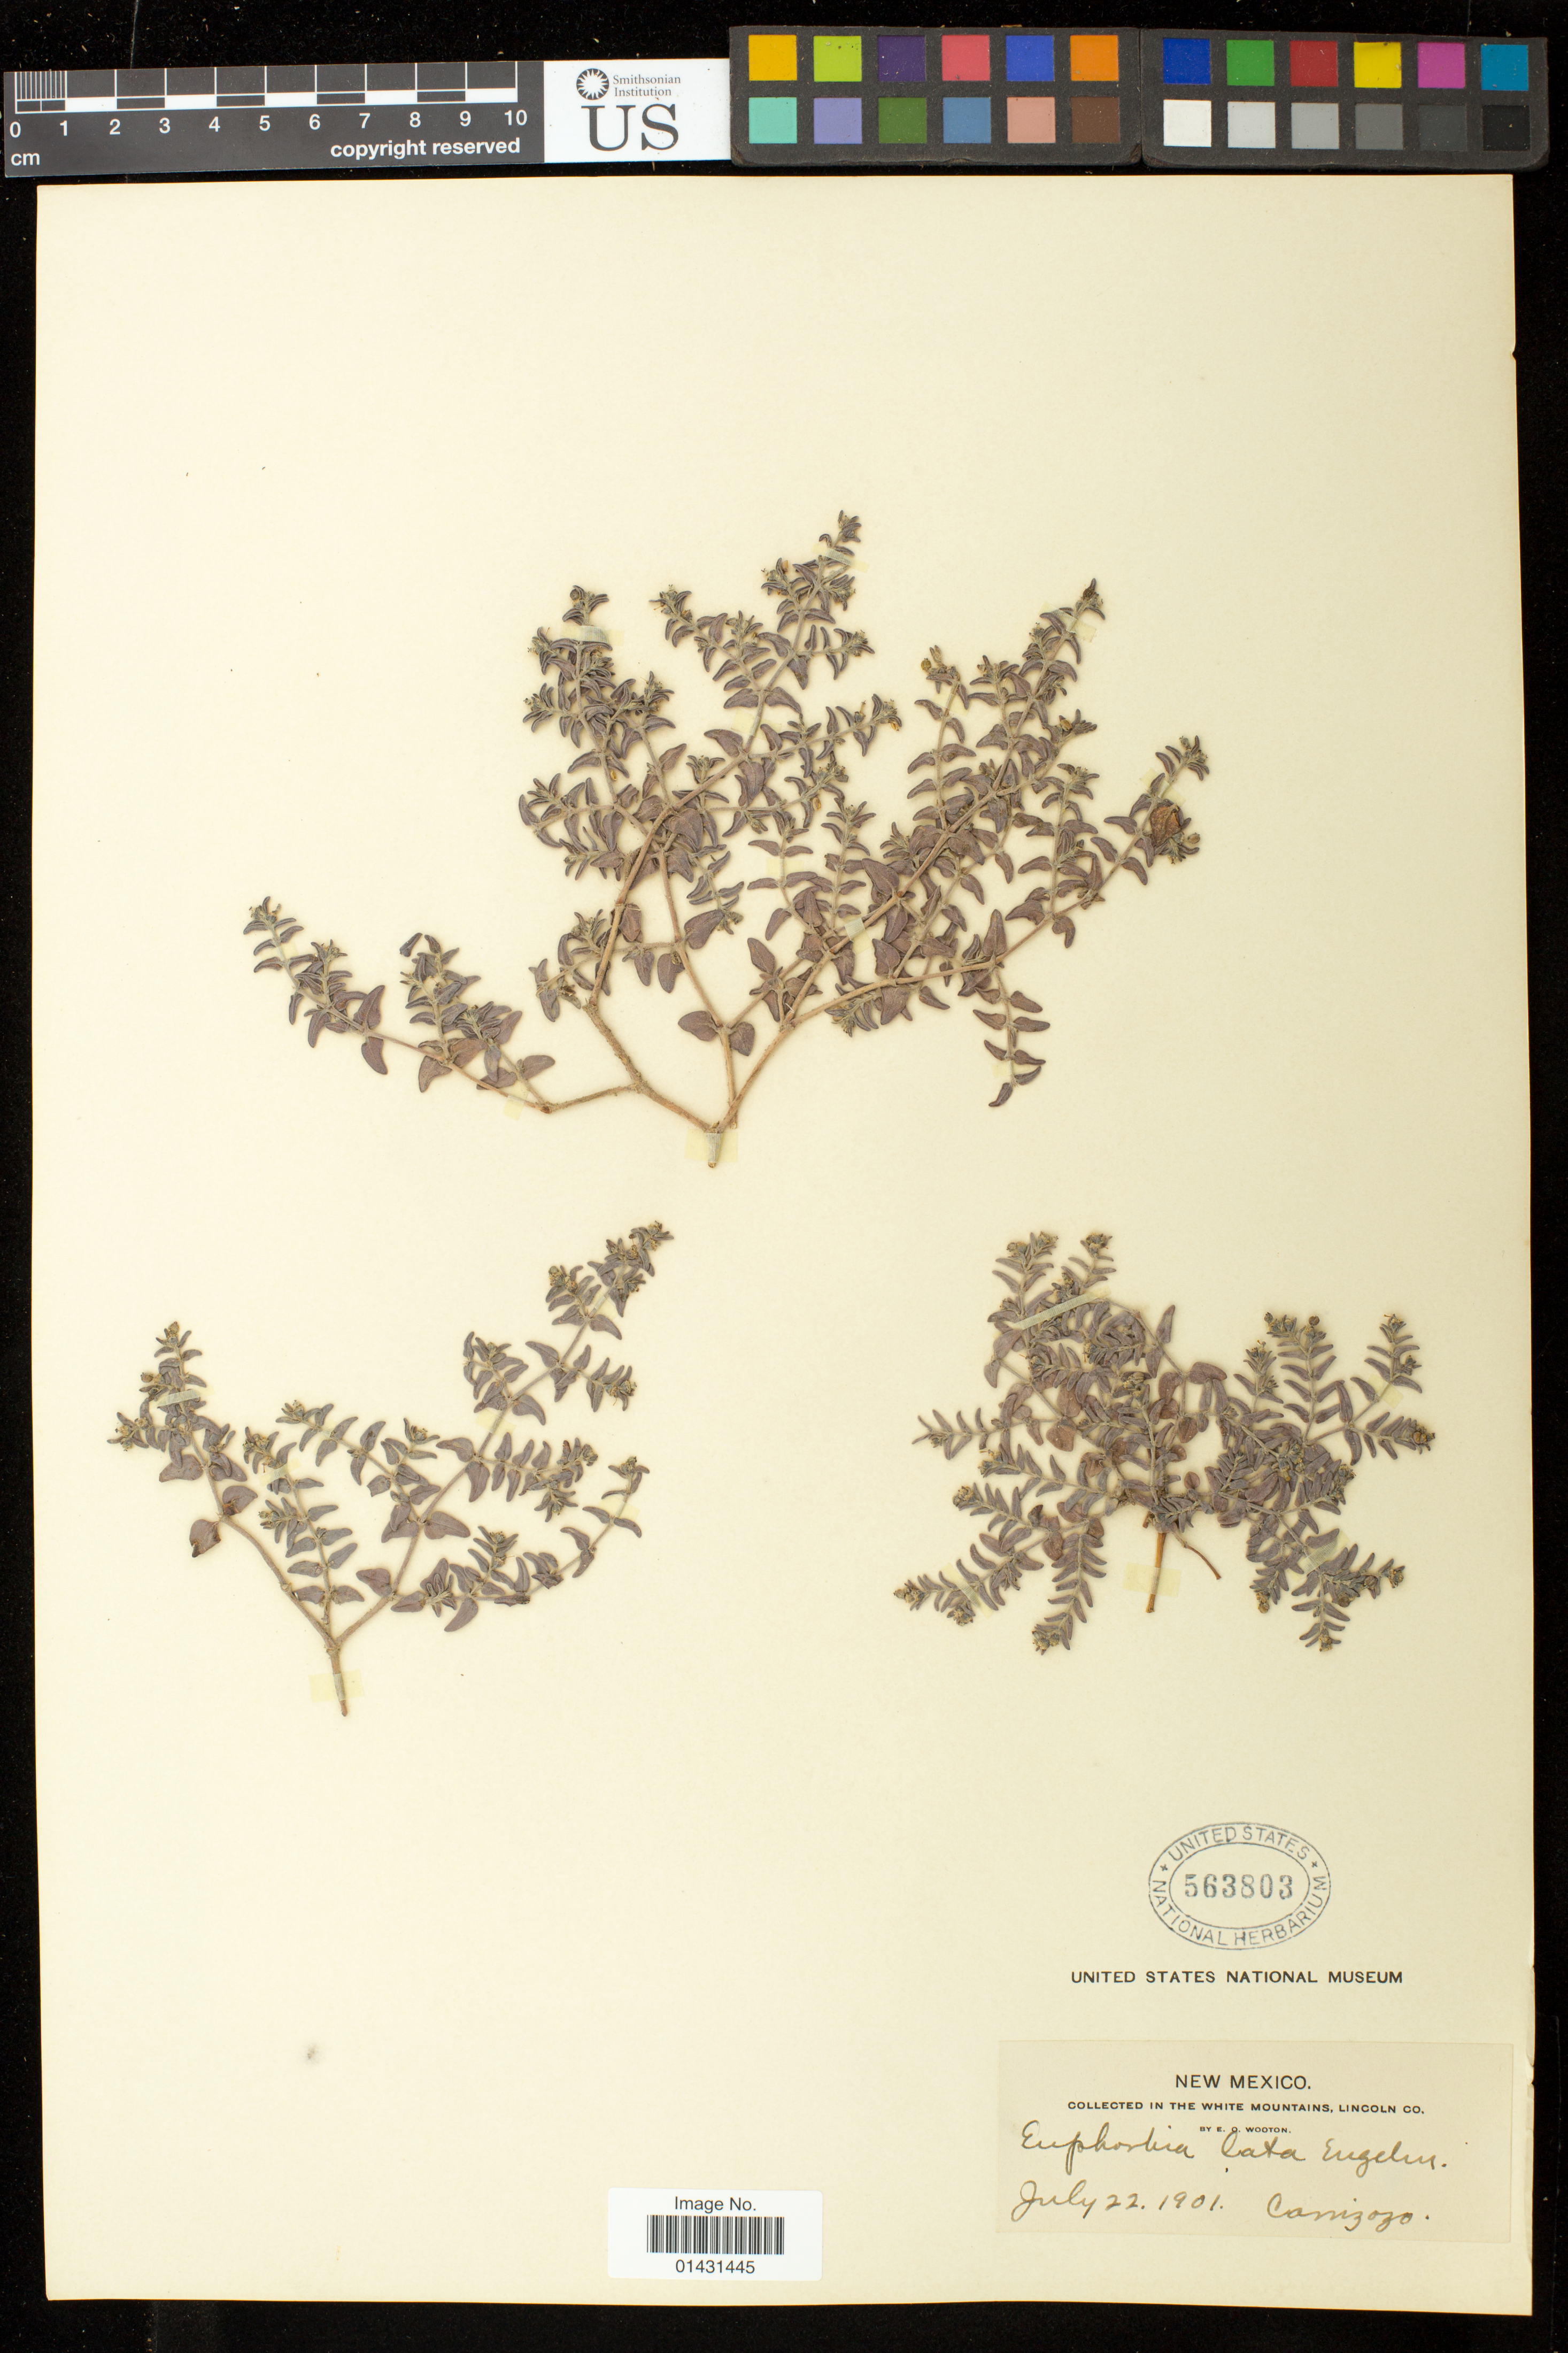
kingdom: Plantae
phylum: Tracheophyta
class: Magnoliopsida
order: Malpighiales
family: Euphorbiaceae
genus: Euphorbia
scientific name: Euphorbia laxa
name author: Drake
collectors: E. O. Wooton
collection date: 1901-07-22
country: United States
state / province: New Mexico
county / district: Lincoln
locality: in White Mountains; Carrizozo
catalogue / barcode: US 563803